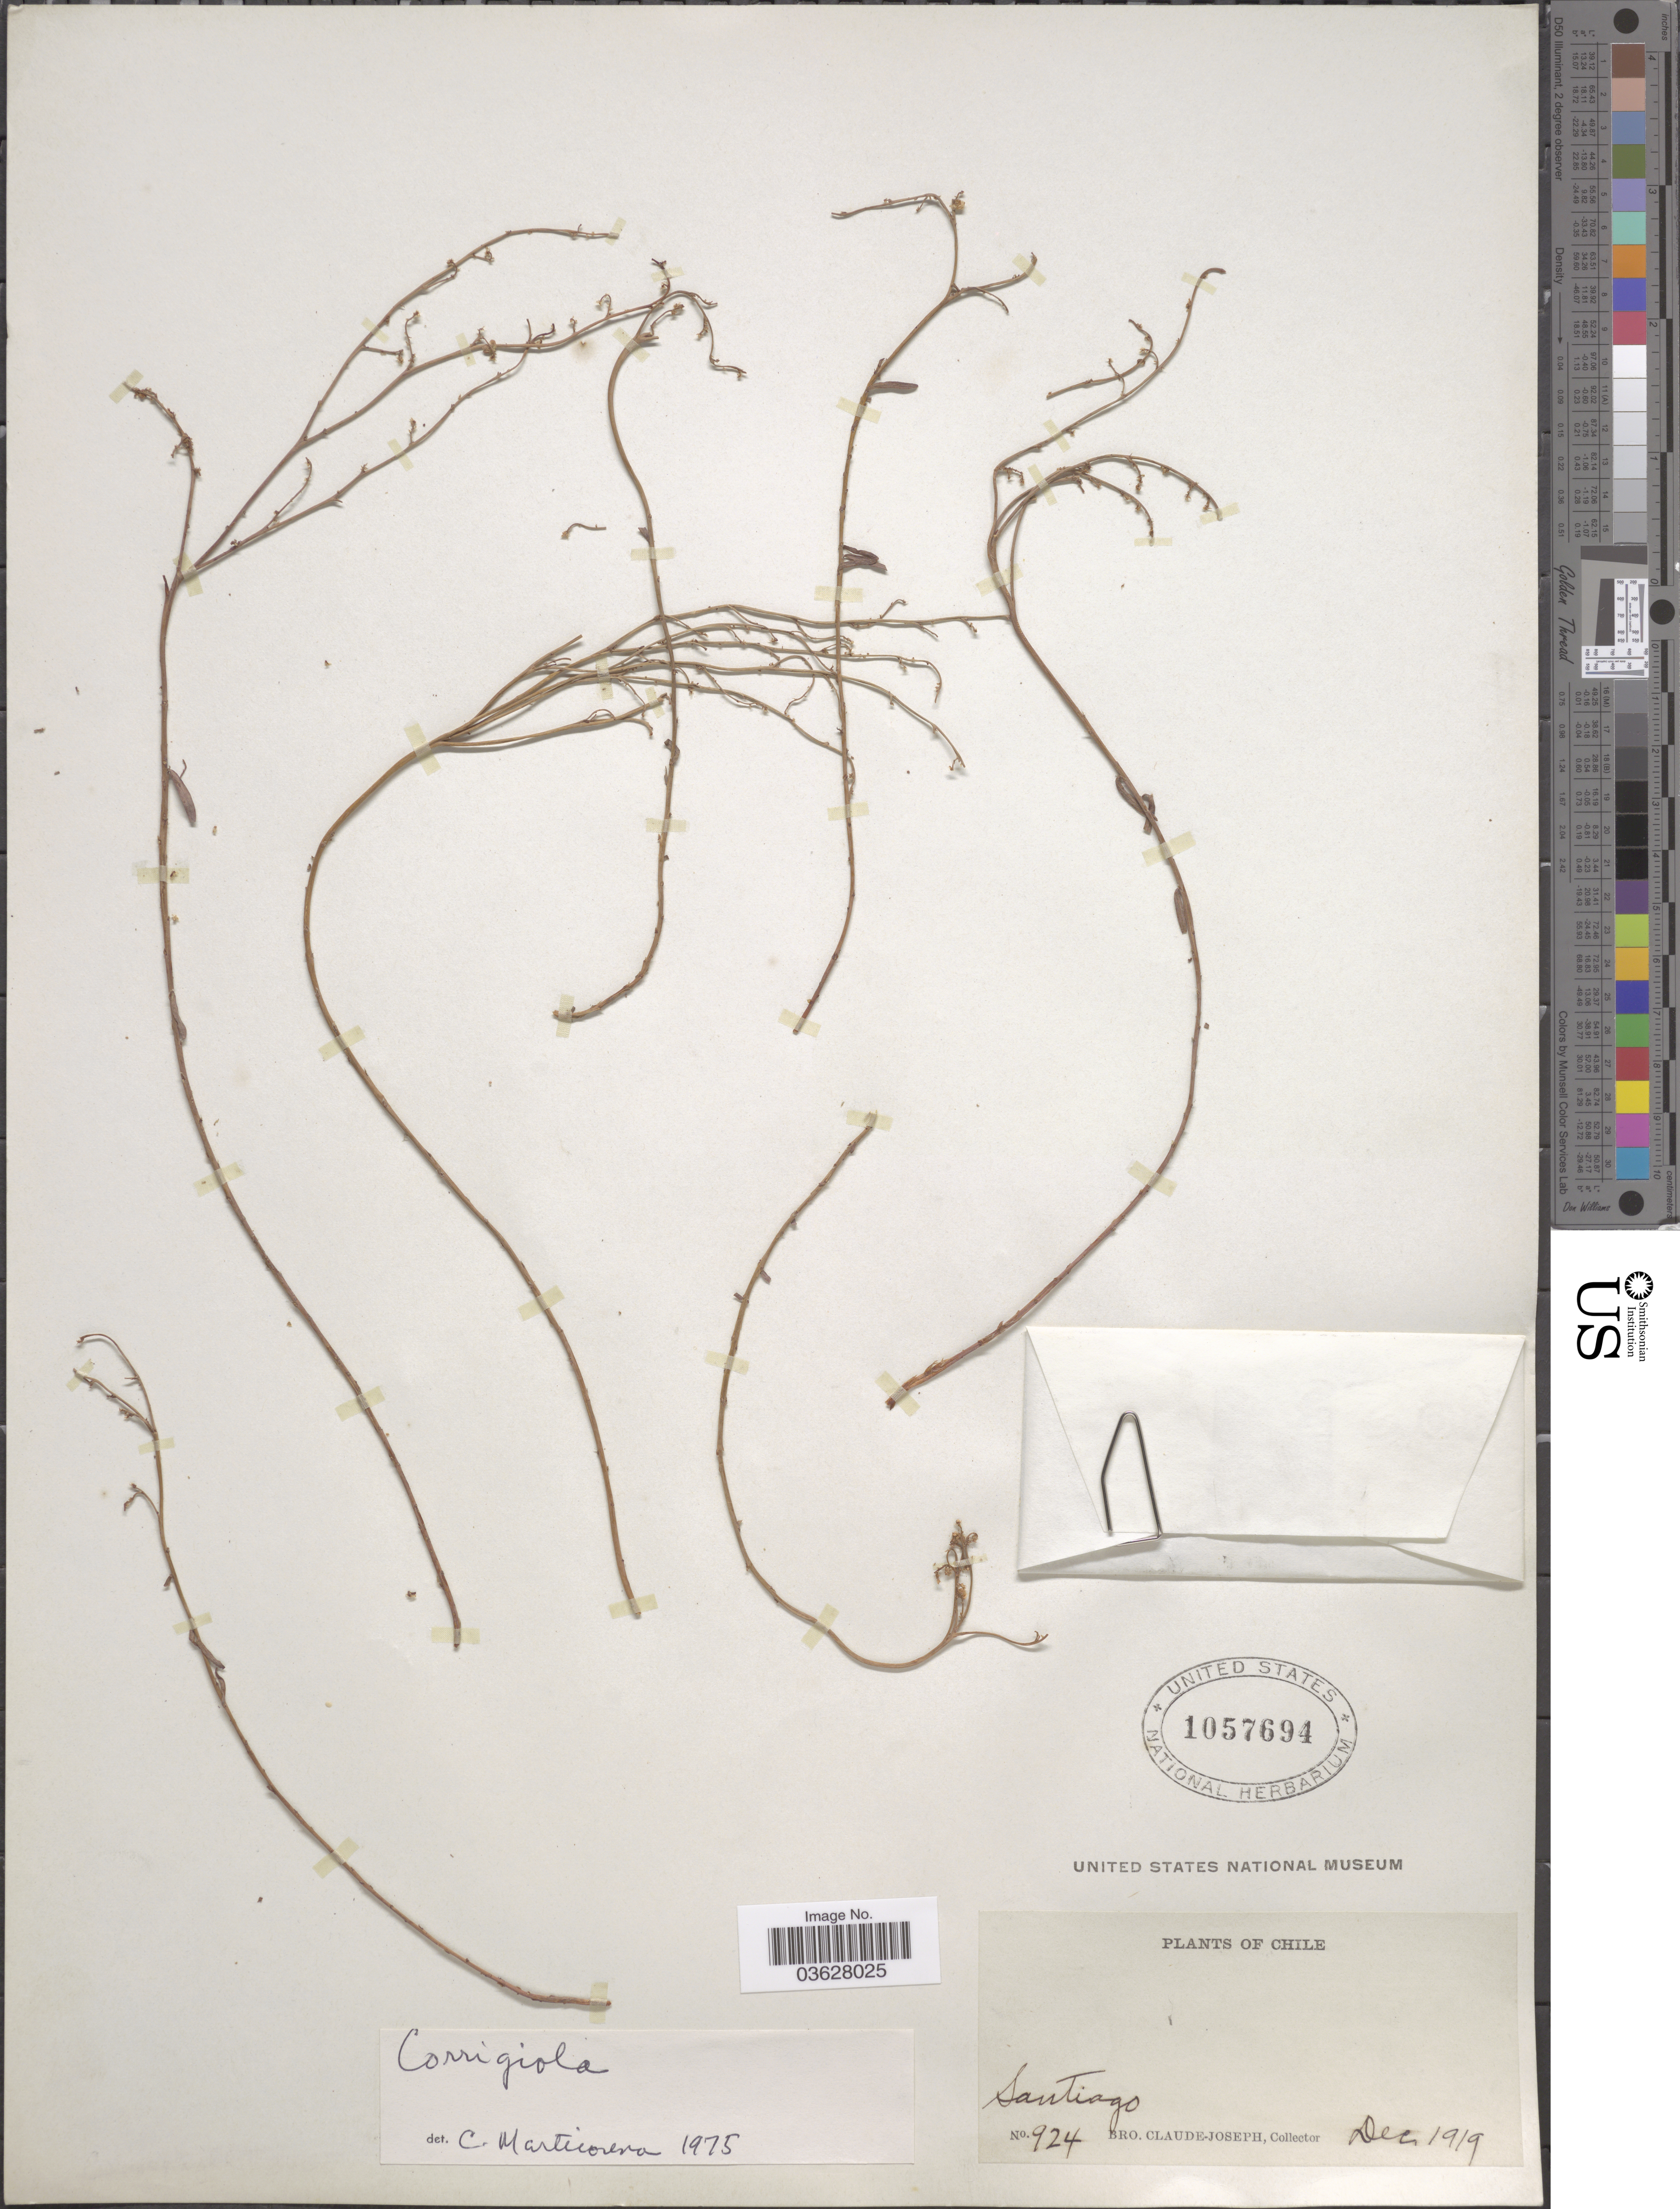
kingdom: Plantae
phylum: Tracheophyta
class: Magnoliopsida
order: Caryophyllales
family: Caryophyllaceae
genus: Corrigiola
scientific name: Corrigiola sp.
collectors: Bro. Claude-Joseph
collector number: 924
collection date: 1919-12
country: Chile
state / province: Región Metropolitana (RM)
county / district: Santiago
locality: Santiago.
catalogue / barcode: US 1057694